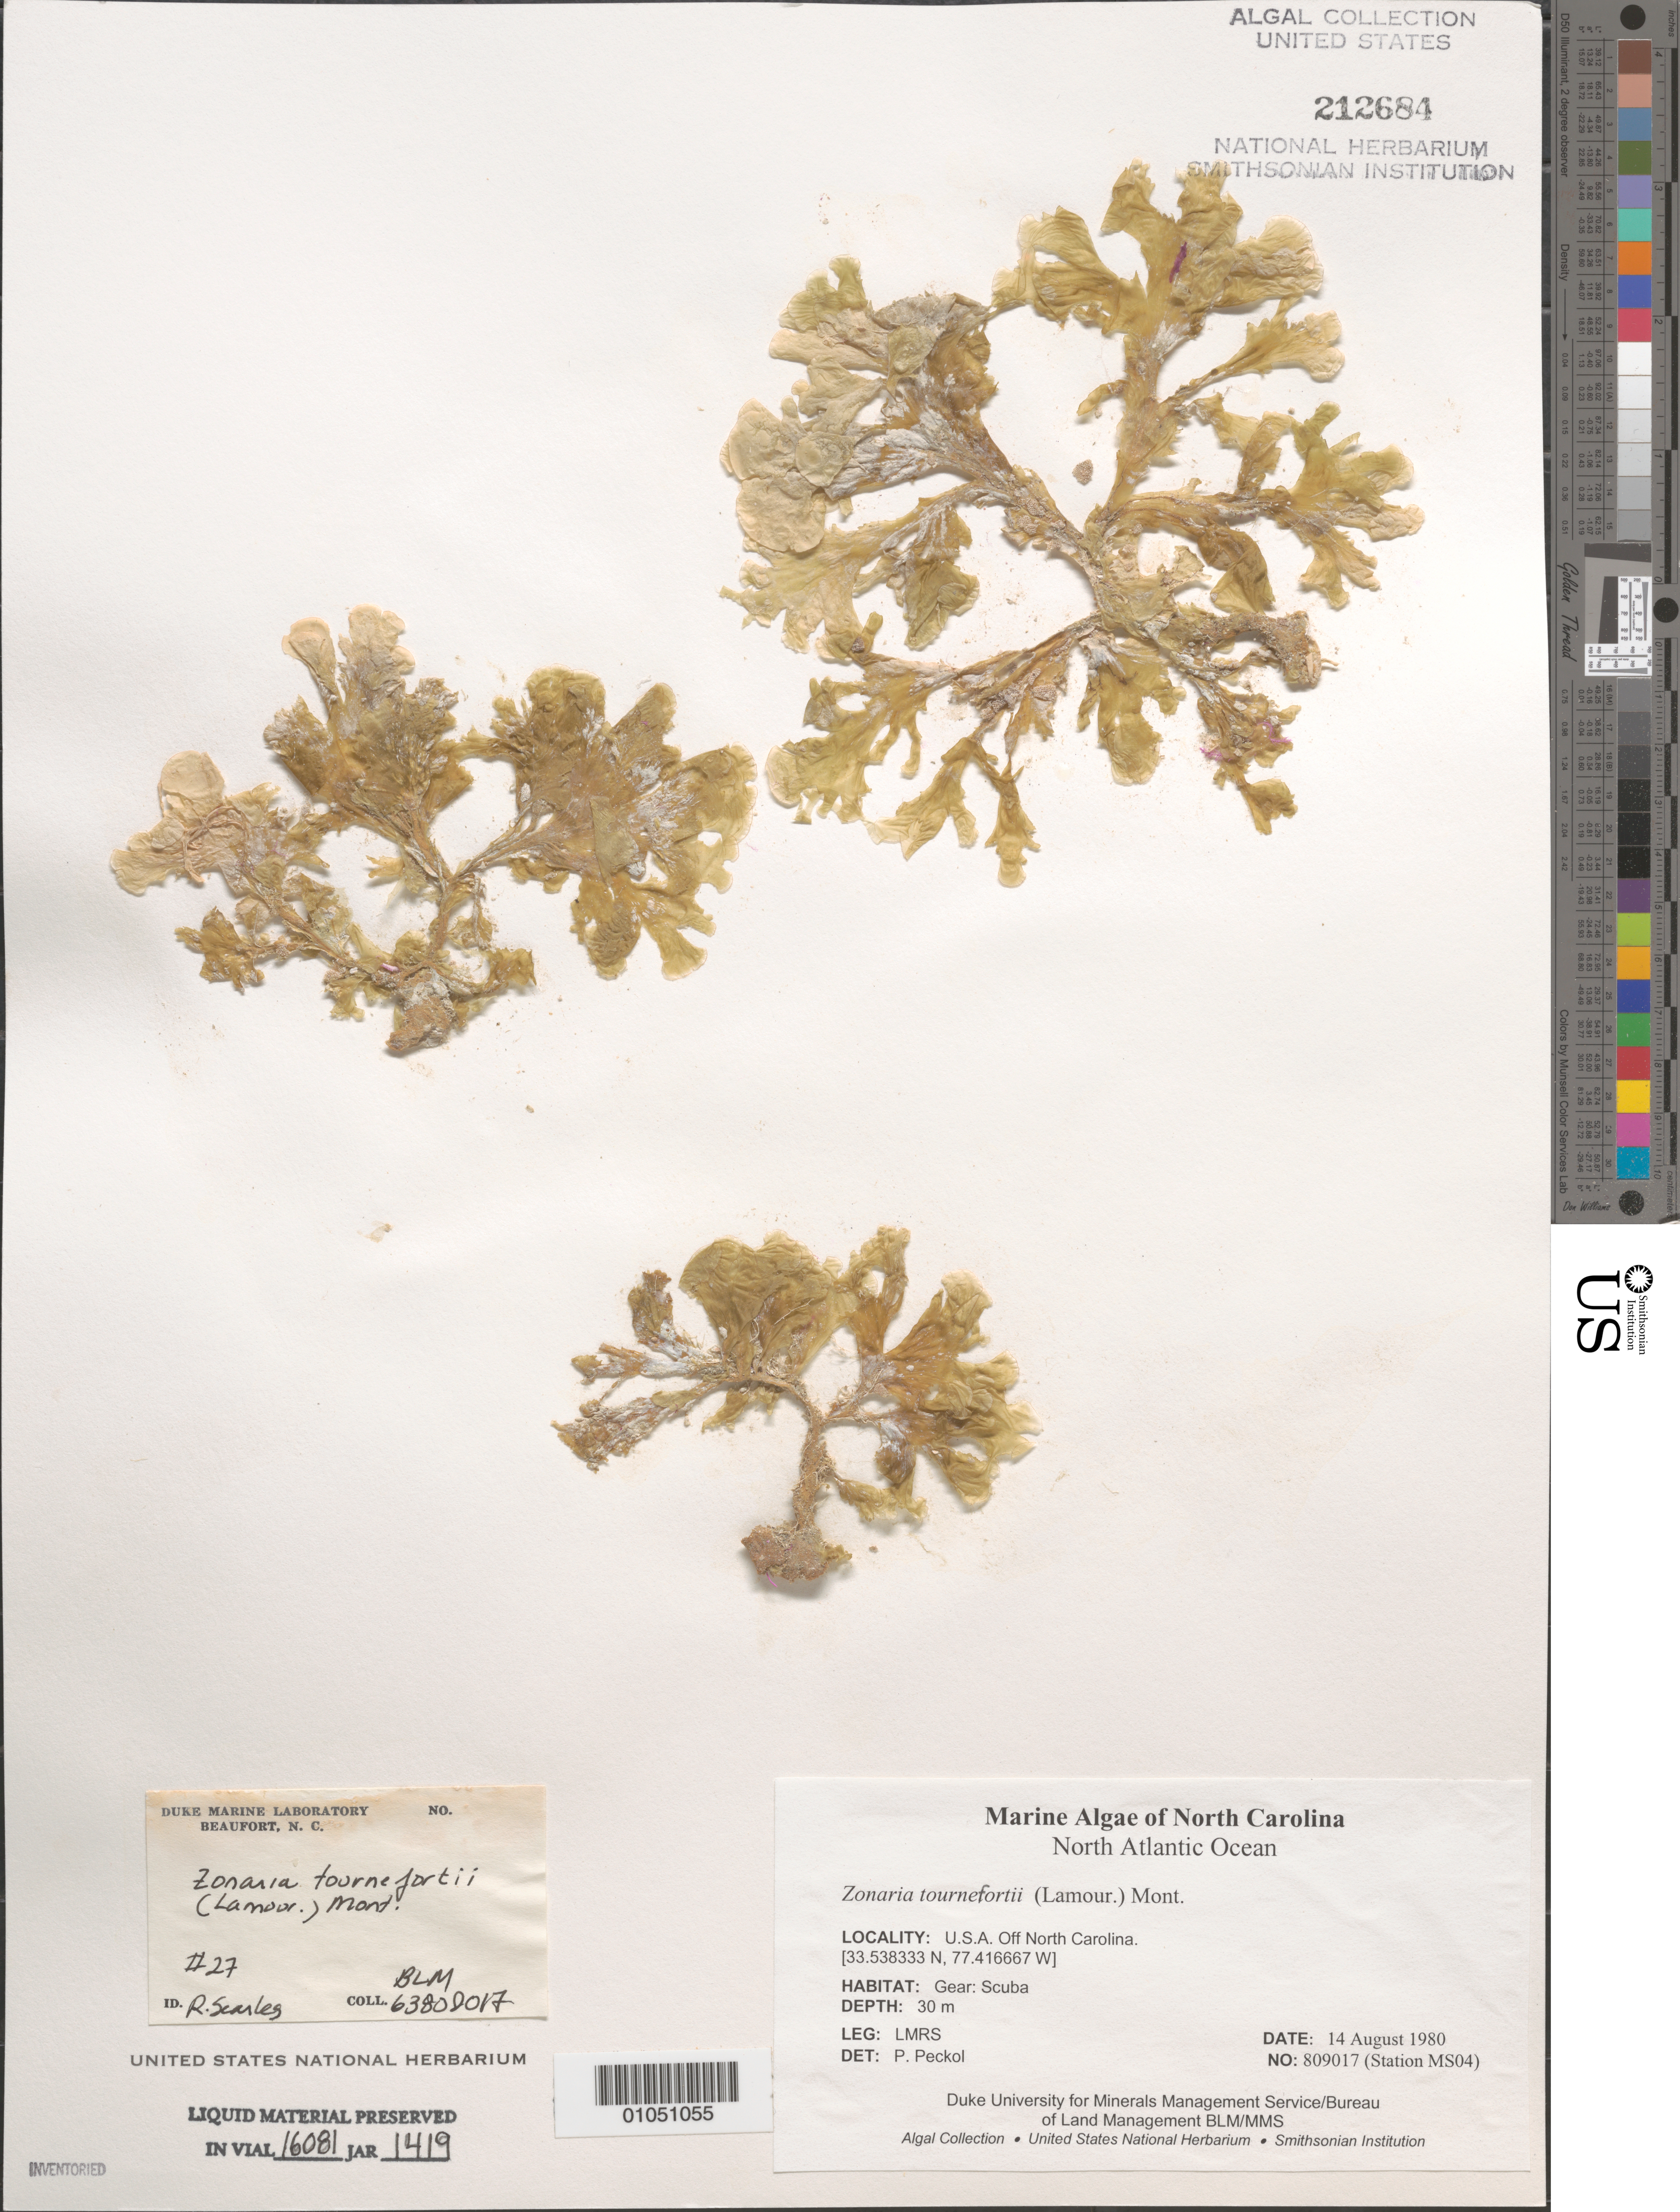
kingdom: Chromista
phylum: Ochrophyta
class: Phaeophyceae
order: Dictyotales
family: Dictyotaceae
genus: Zonaria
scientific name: Zonaria tournefortii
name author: (J.V.Lamouroux) Mont.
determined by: Peckol, P.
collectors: LMRS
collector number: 809017 (Station MS04)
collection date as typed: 14 Aug 1980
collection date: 1980-08-14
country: United States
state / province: North Carolina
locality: North Atlantic Ocean off North Carolina coast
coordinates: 33.53833N; 33.538333N, 77.416667W; 77.416667W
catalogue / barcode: US 212684